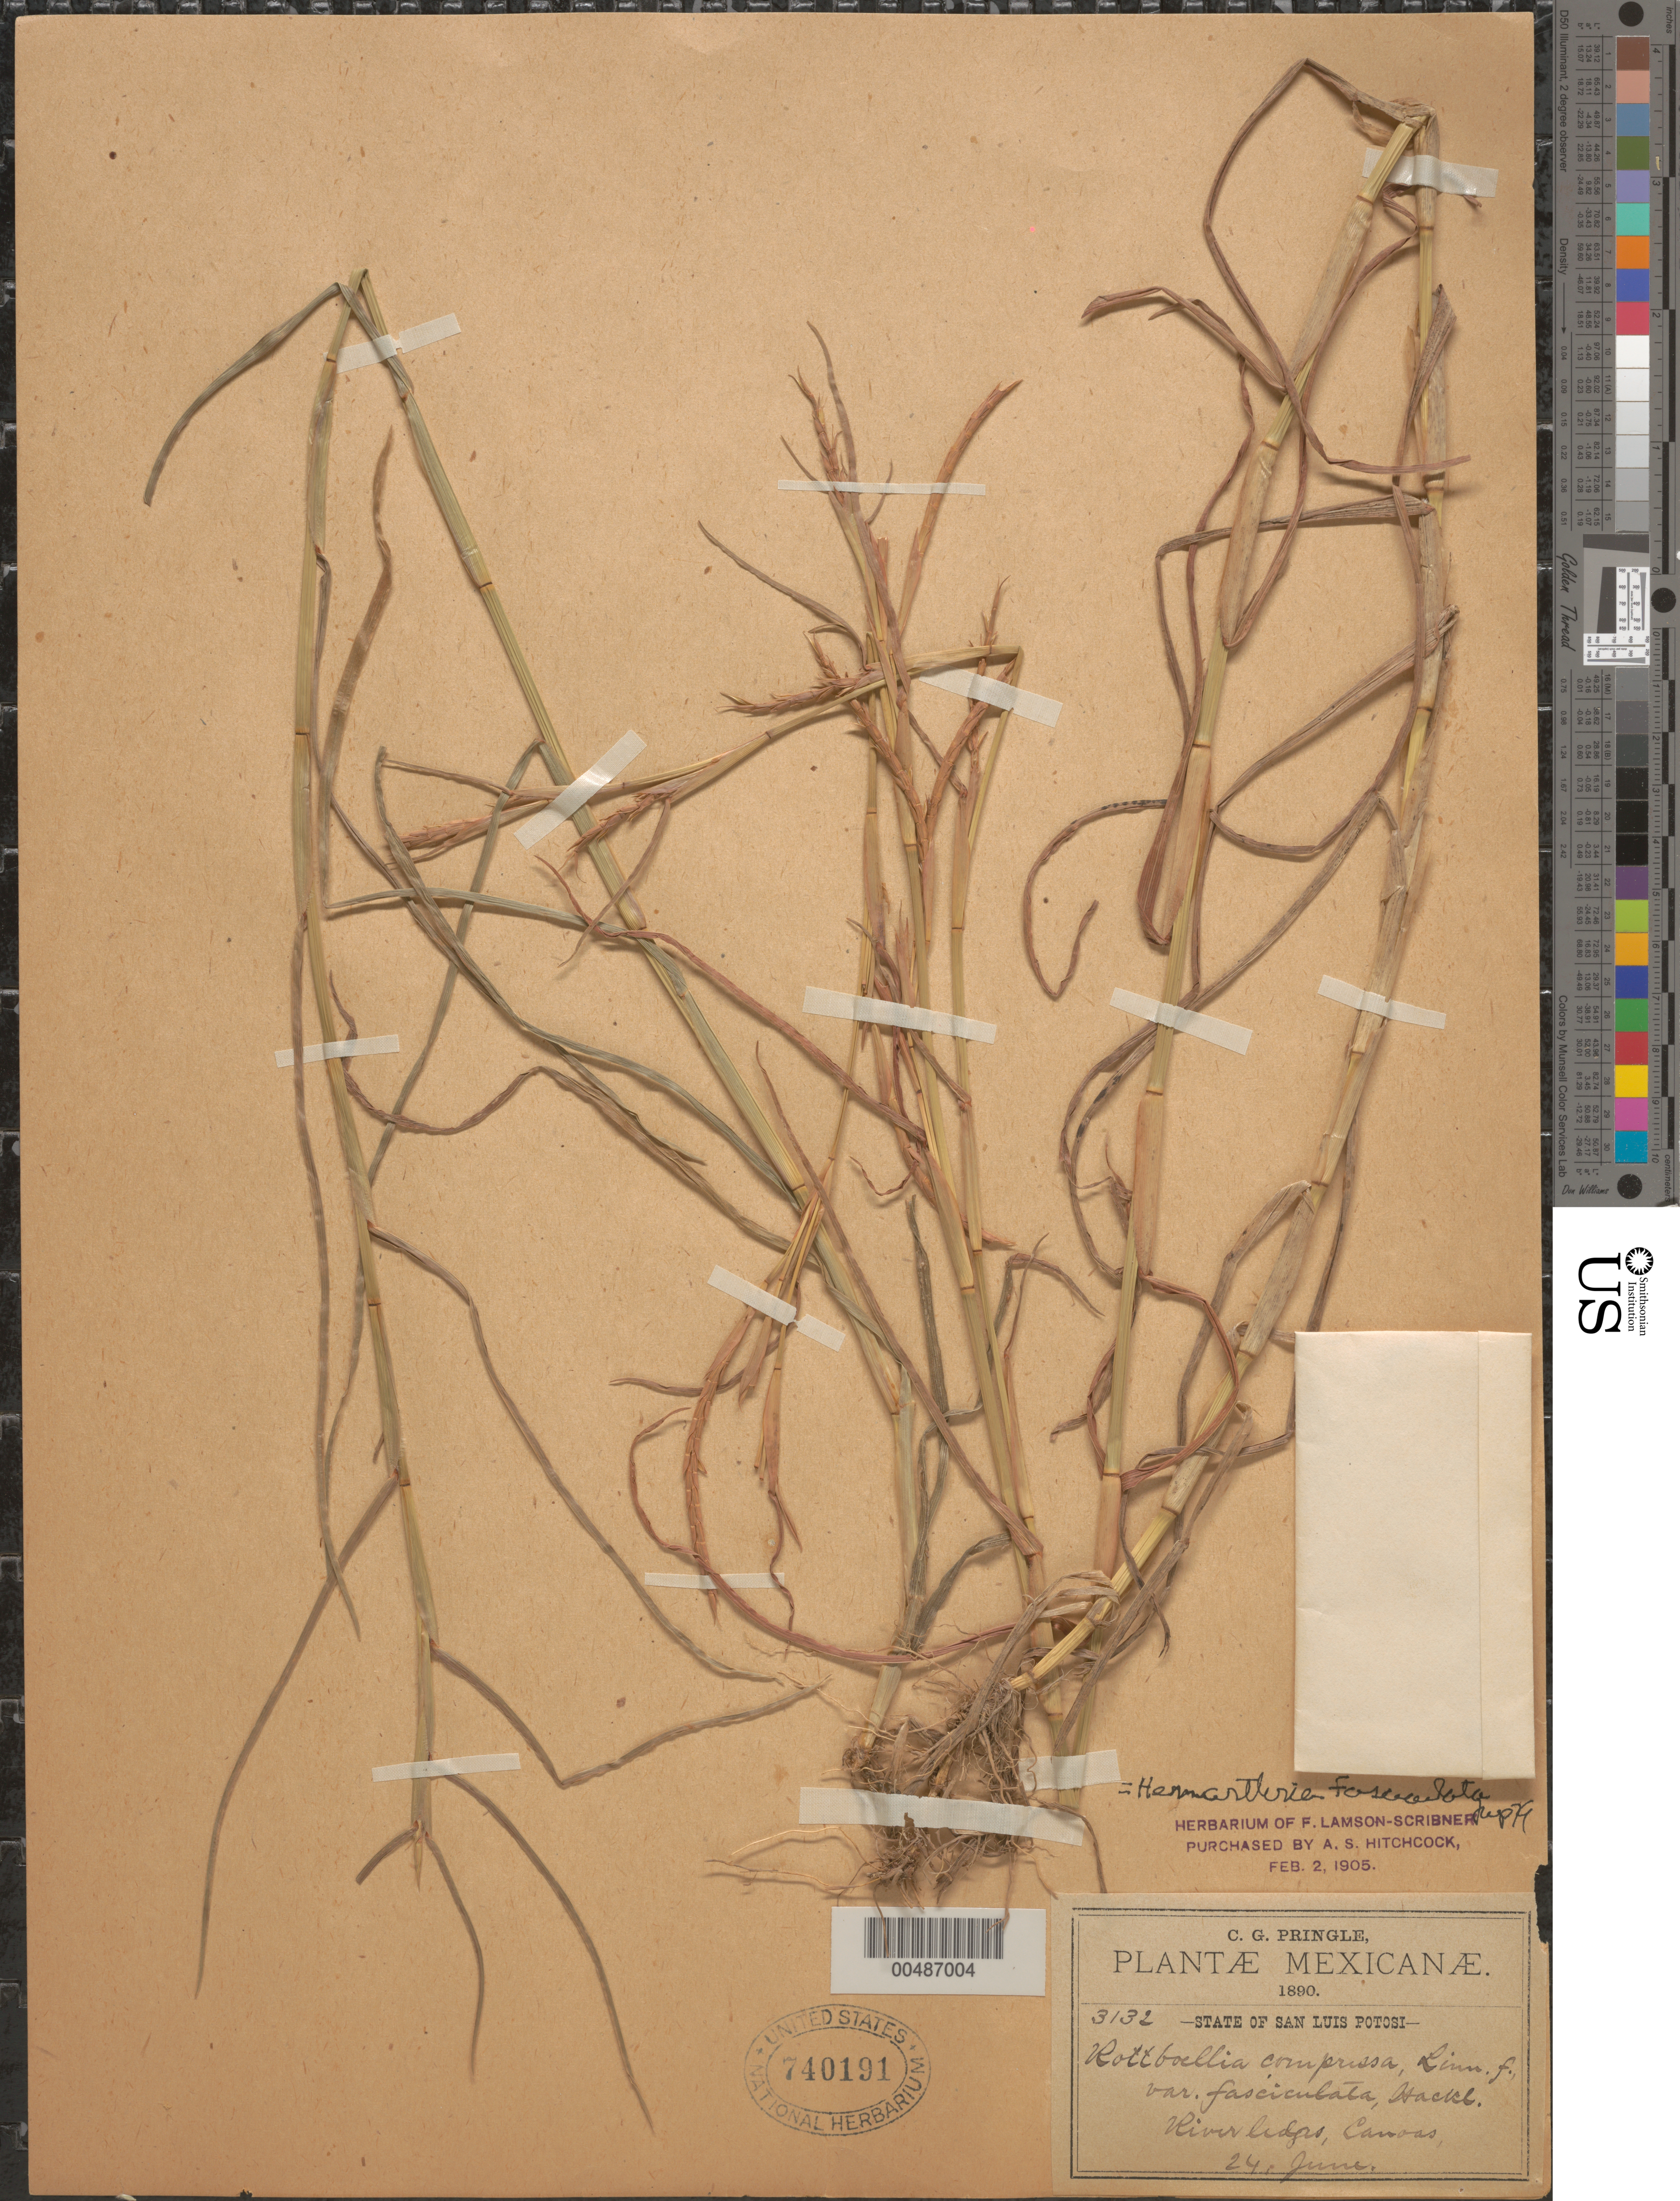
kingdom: Plantae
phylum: Tracheophyta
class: Liliopsida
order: Poales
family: Poaceae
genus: Hemarthria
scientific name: Hemarthria fasciculata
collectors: C. G. Pringle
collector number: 3132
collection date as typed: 24 Jun 1890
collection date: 1890-06-24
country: Mexico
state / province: San Luis Potosi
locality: Canoas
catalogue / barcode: US 740191